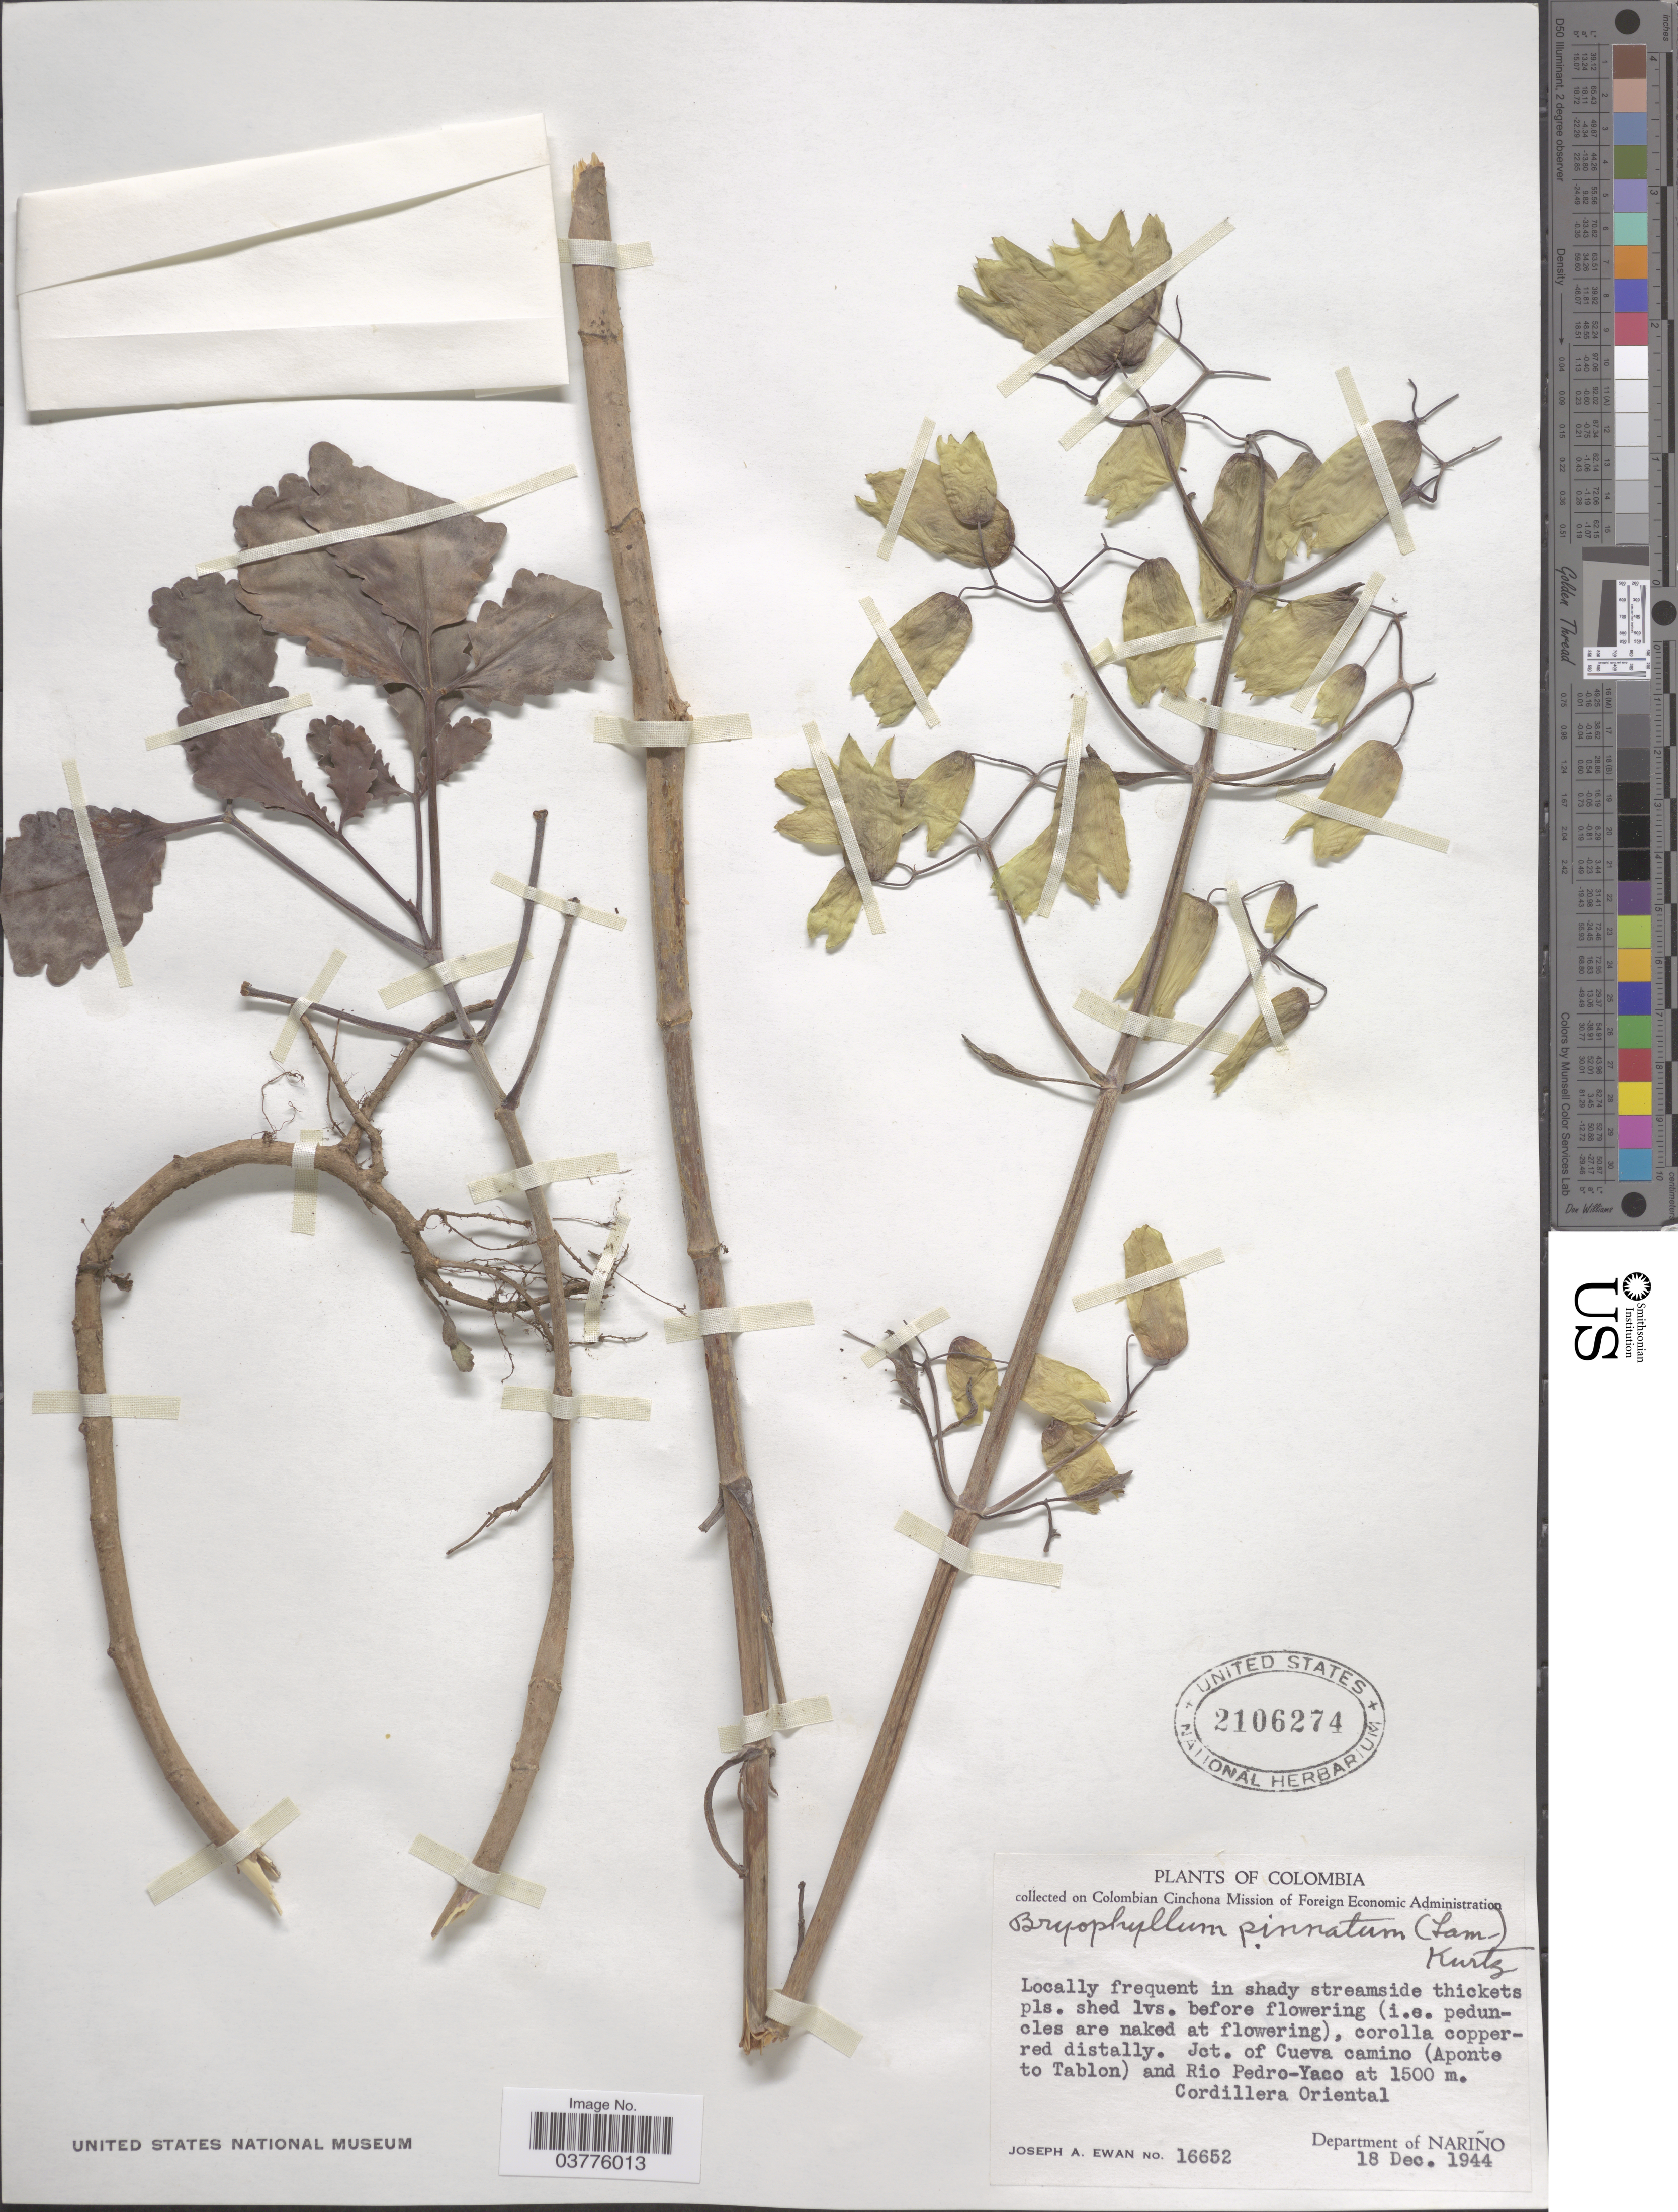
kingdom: Plantae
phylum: Tracheophyta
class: Magnoliopsida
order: Saxifragales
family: Crassulaceae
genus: Kalanchoe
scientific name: Kalanchoe pinnata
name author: (Lam.) Pers.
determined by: Strong, Mark T., (BOT), Smithsonian Institution - National Museum of Natural History (UNITED STATES)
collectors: J. A. Ewan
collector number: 16652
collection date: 1944-12-18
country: Colombia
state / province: Nariño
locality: Jct. of Cueva camino (Aponte to Tablon) and Rio Pedro-Yaco. Cordillera Oriental. Department of Nariño.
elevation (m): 1500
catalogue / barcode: US 2106274